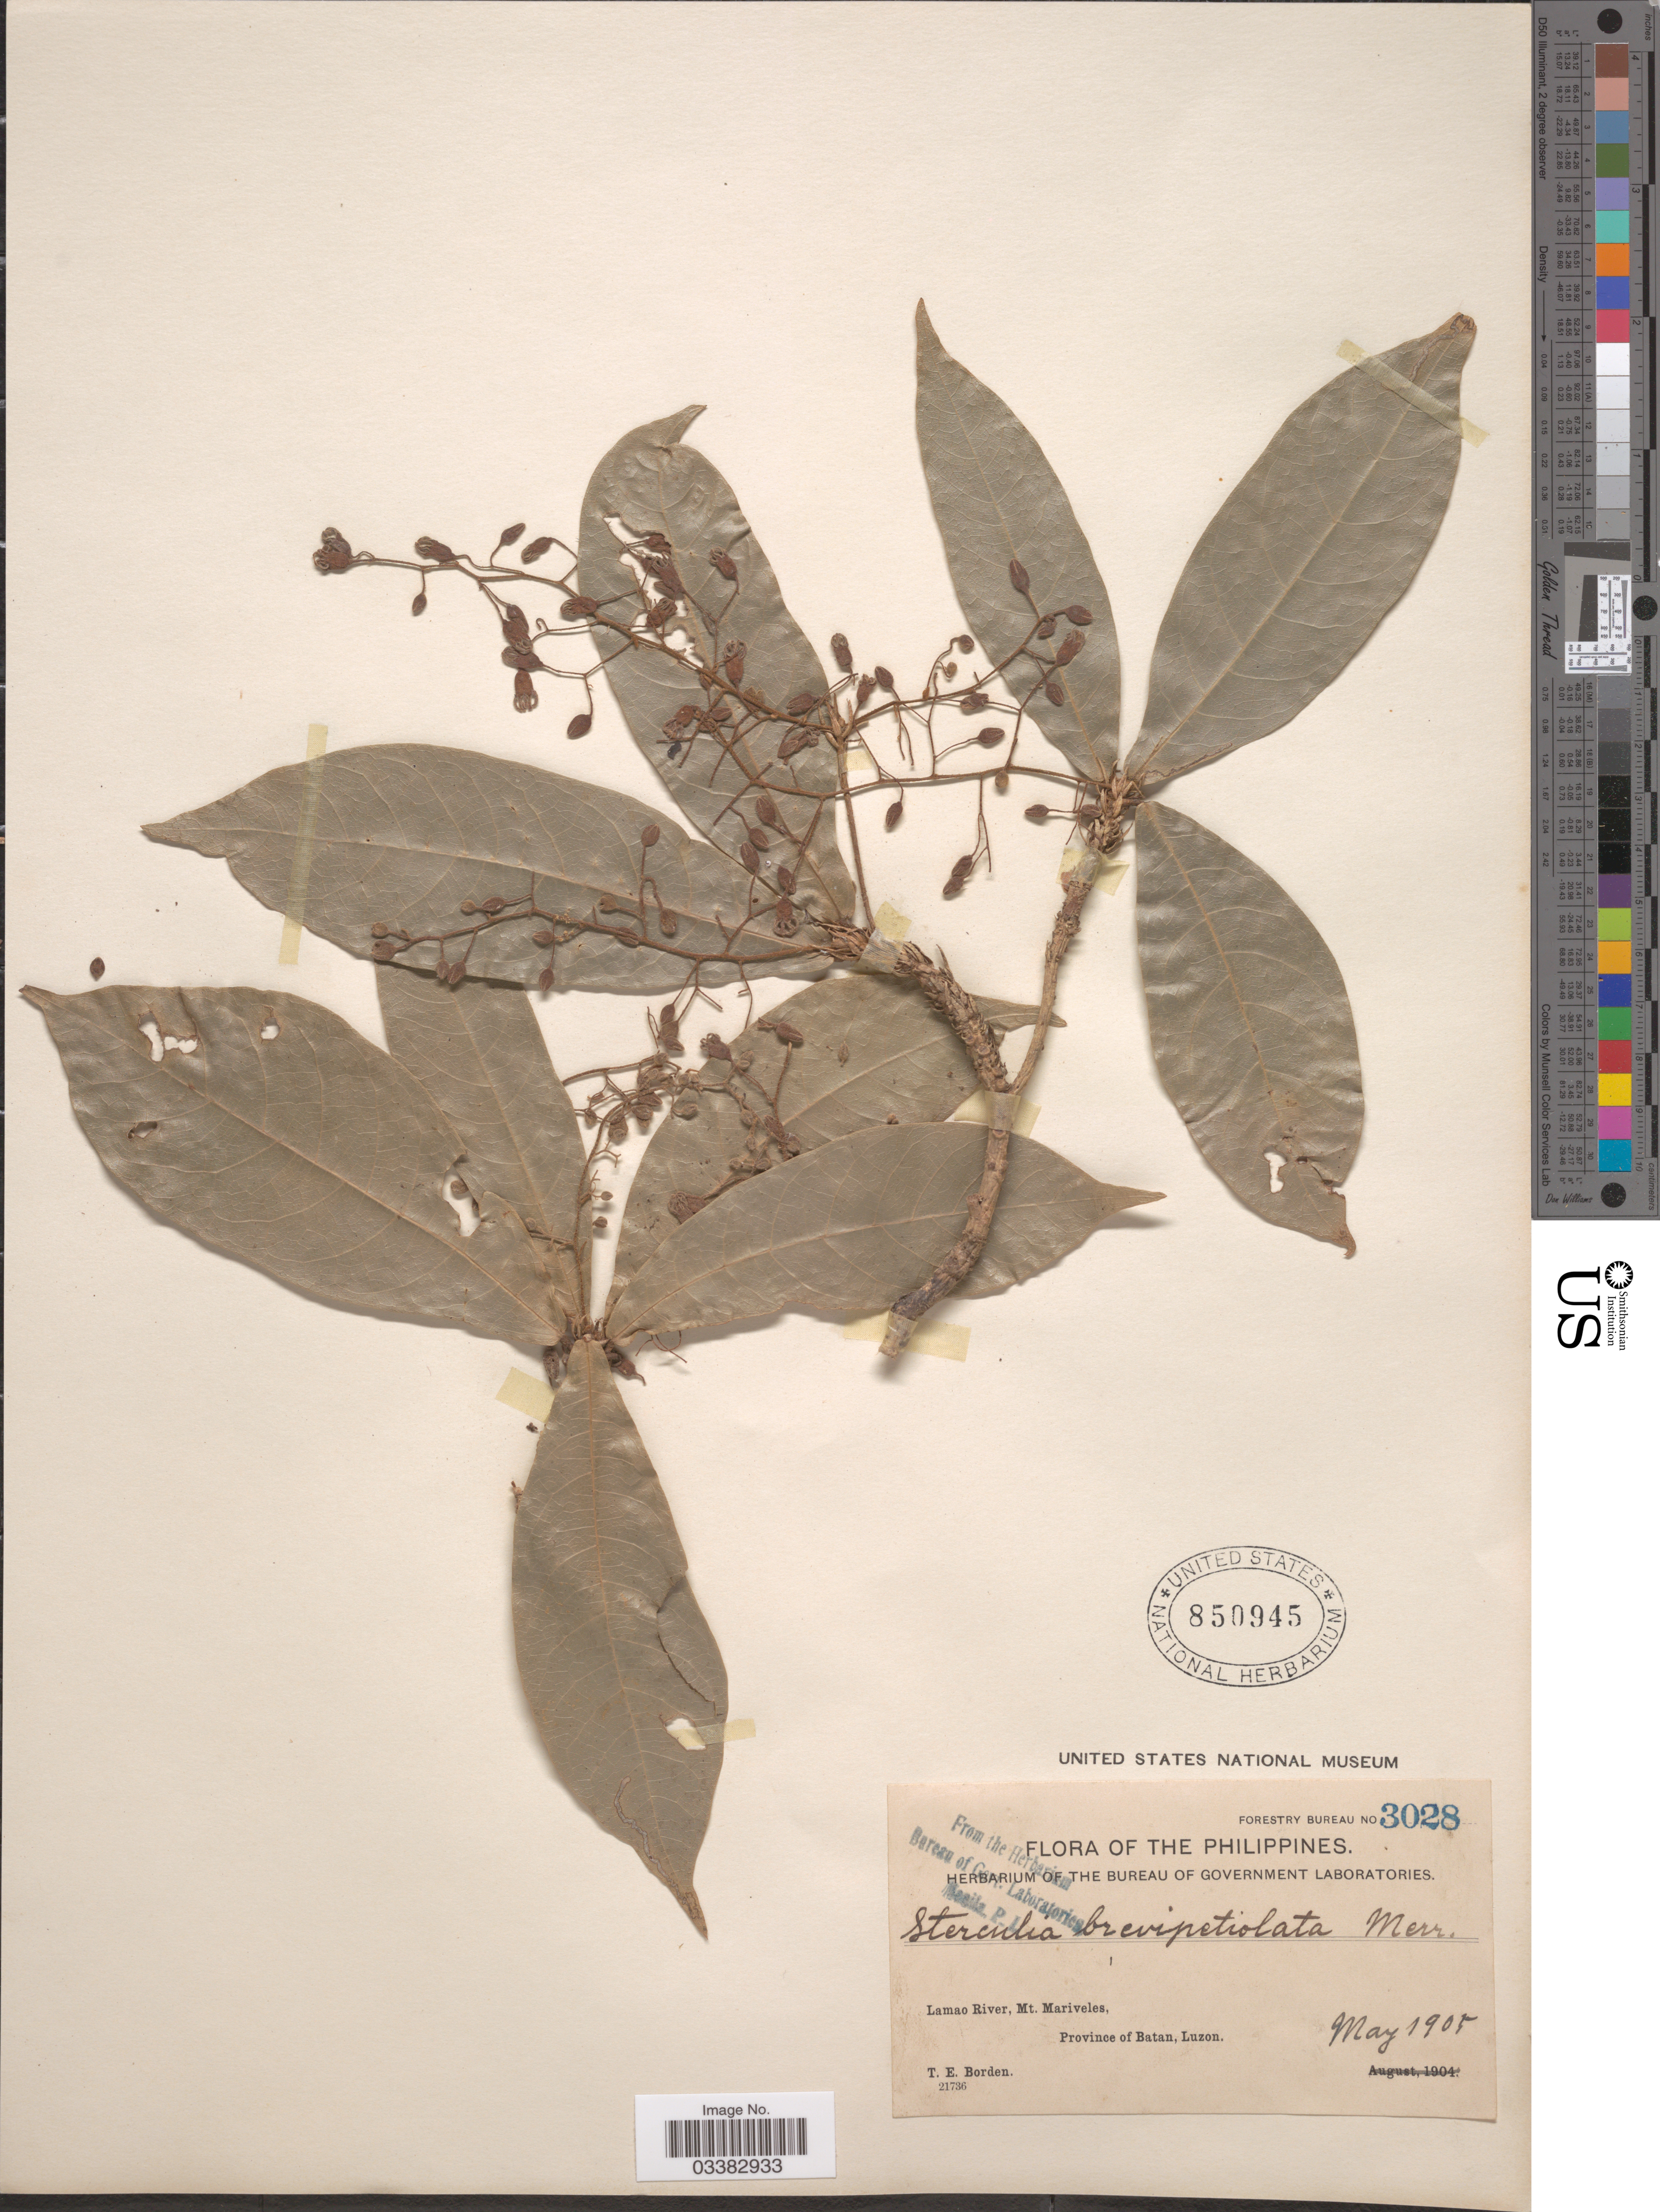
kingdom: Plantae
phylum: Tracheophyta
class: Magnoliopsida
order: Malvales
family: Malvaceae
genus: Sterculia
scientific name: Sterculia brevipetiolata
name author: Merr.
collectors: T. E. Borden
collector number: Forestry Bureau 3028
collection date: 1905-05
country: Philippines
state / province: Cagayan Valley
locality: Lamao River, Mt. Mariveles, Province of Batan, Luzon.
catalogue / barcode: US 850945